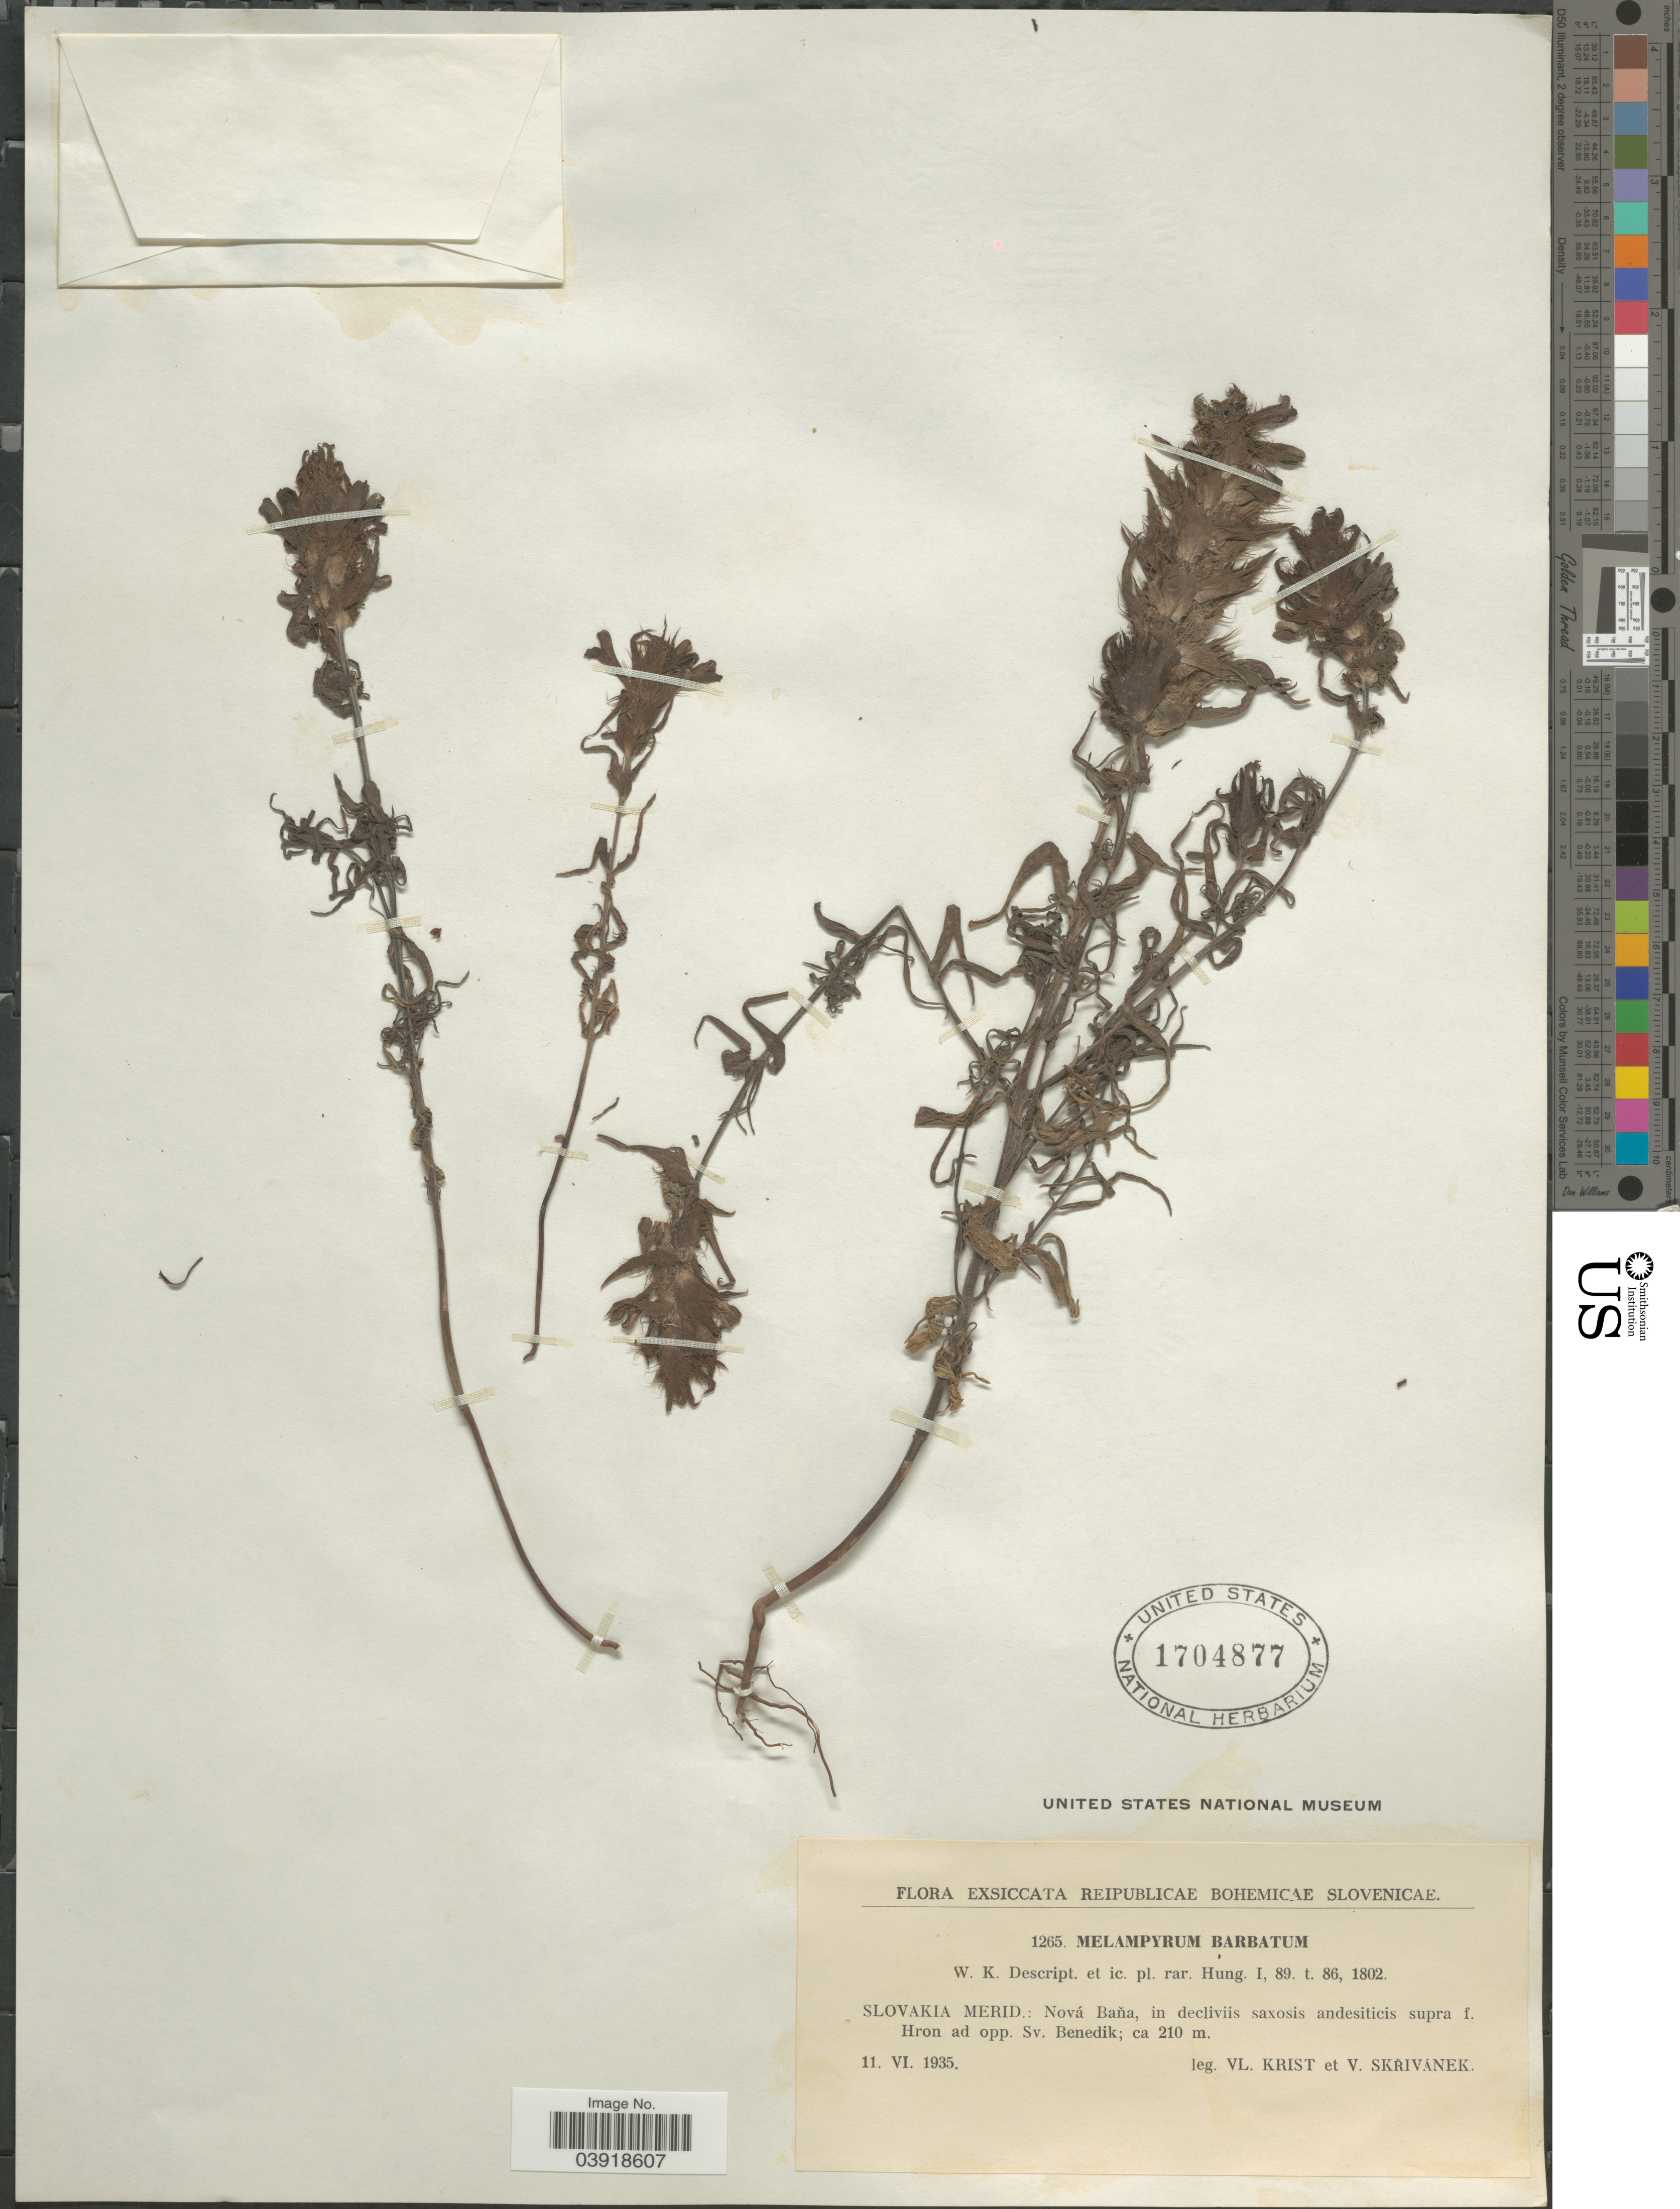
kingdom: Plantae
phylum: Tracheophyta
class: Magnoliopsida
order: Lamiales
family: Orobanchaceae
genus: Melampyrum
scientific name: Melampyrum barbatum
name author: Waldst. & Kit. ex Willd.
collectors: V. Krist & V. Skrivanek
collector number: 1265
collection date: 1935-06-11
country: Slovakia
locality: Reipublicae Bohemicae Slovenicae. Slovakia Merid.: Nová Baňa, in decliviis saxosis andesiticis supra f. Hron ad opp. Sv. Benedik.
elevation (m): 210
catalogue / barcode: US 1704877